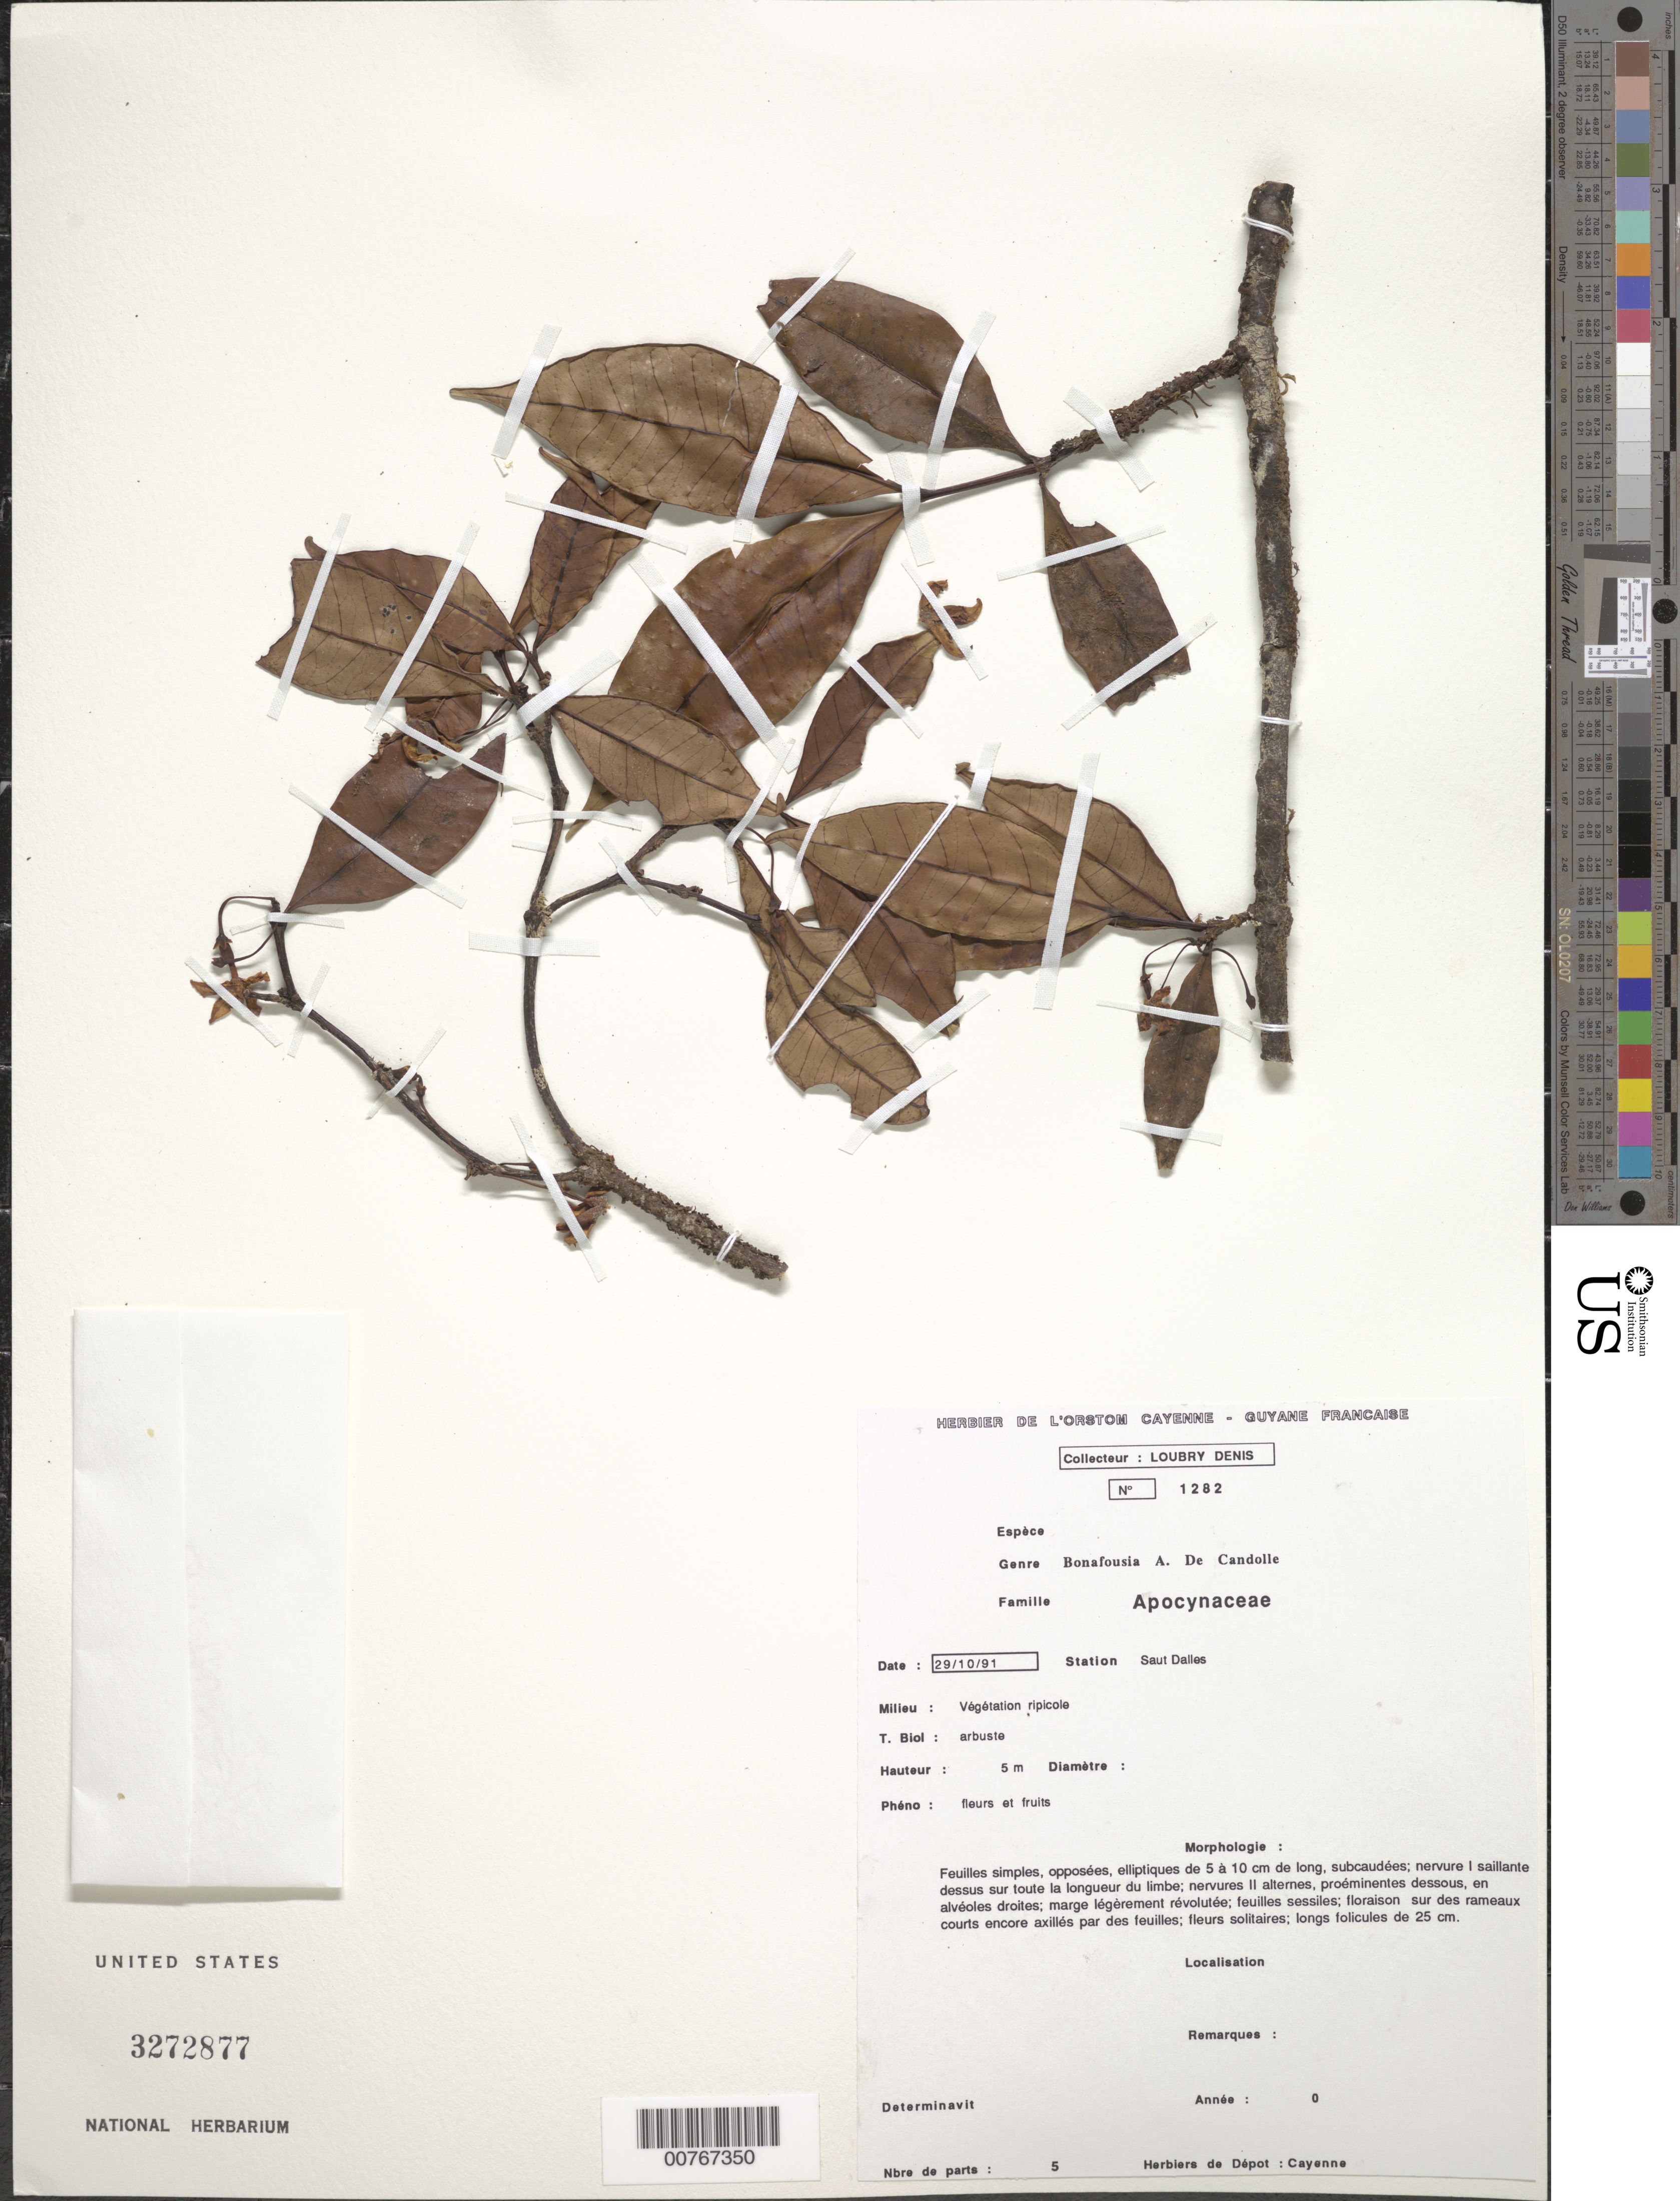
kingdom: Plantae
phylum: Tracheophyta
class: Magnoliopsida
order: Gentianales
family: Apocynaceae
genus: Tabernaemontana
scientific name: Tabernaemontana sp.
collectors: D. Loubry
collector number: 1282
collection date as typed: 29-Oct-91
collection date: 1991-10-29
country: French Guiana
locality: Saut Dalles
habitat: Riparian vegetation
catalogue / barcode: US 3272877